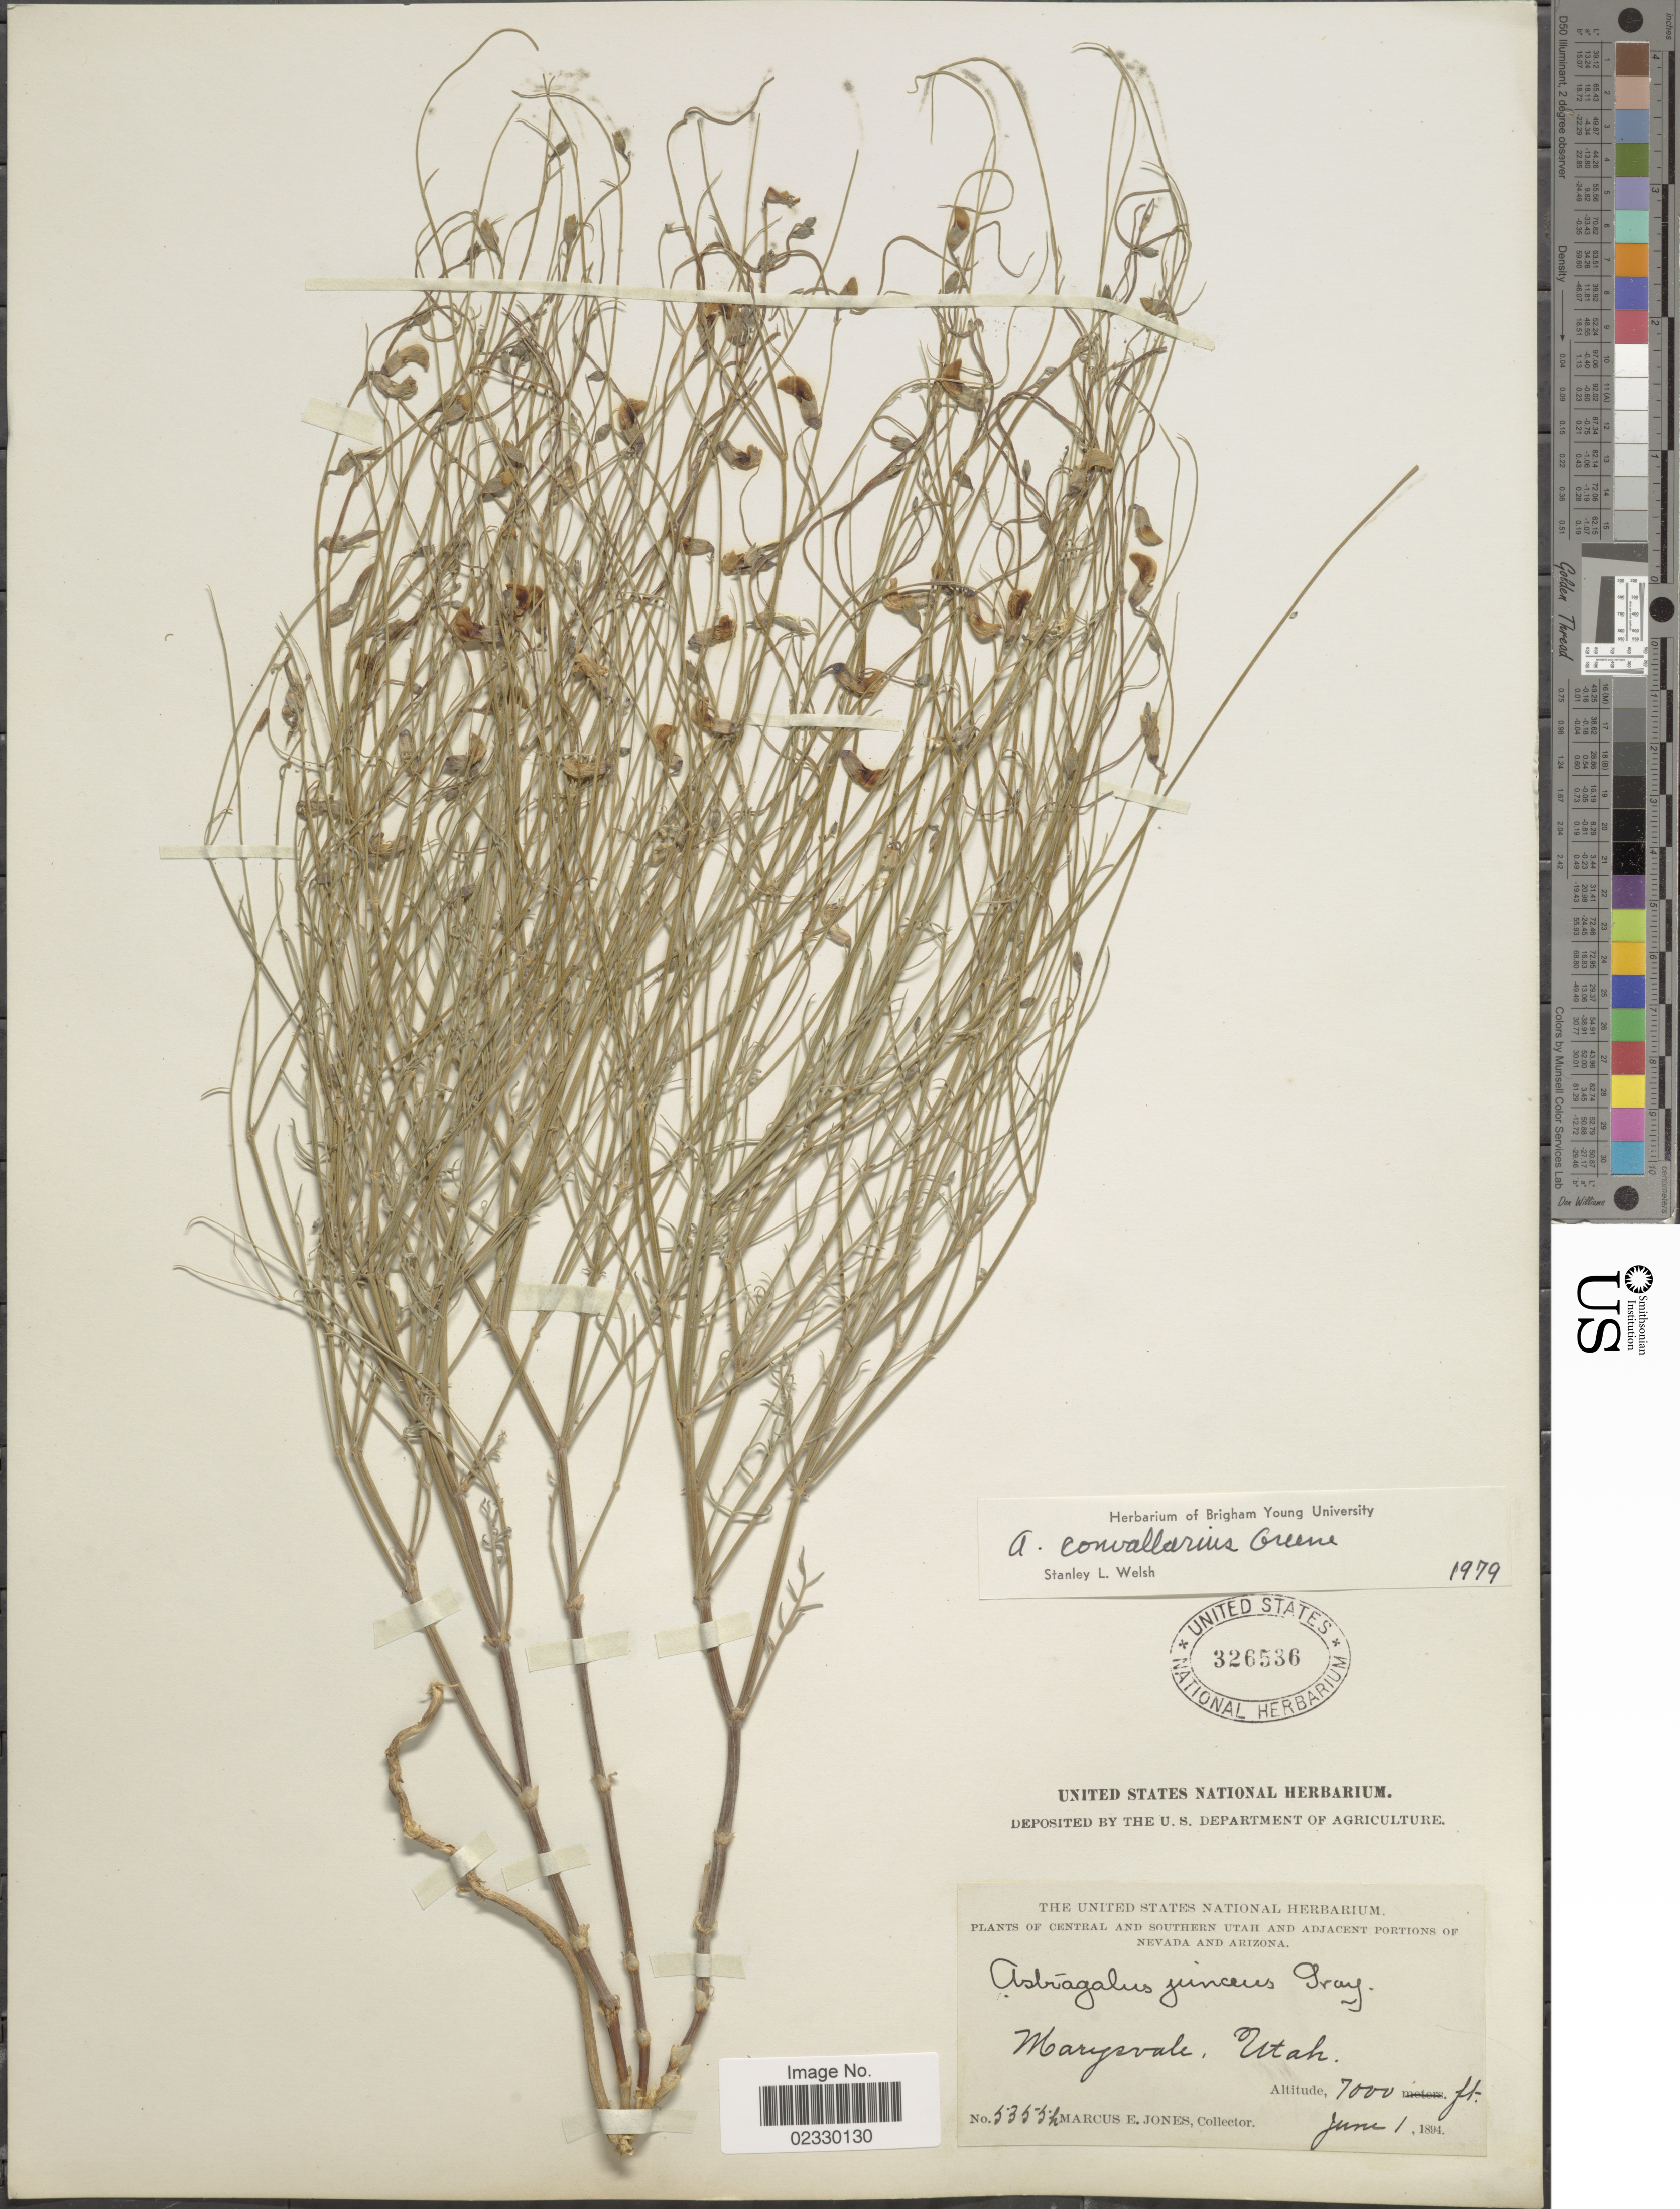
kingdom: Plantae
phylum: Tracheophyta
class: Magnoliopsida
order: Fabales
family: Fabaceae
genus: Astragalus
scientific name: Astragalus convallarius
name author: Greene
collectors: M. E. Jones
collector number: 5355h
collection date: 1894-06-01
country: United States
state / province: Utah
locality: Central and Southern Utah and Adjacent Portion of Nevada and Arizona, Marysvale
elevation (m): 2134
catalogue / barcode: US 326536